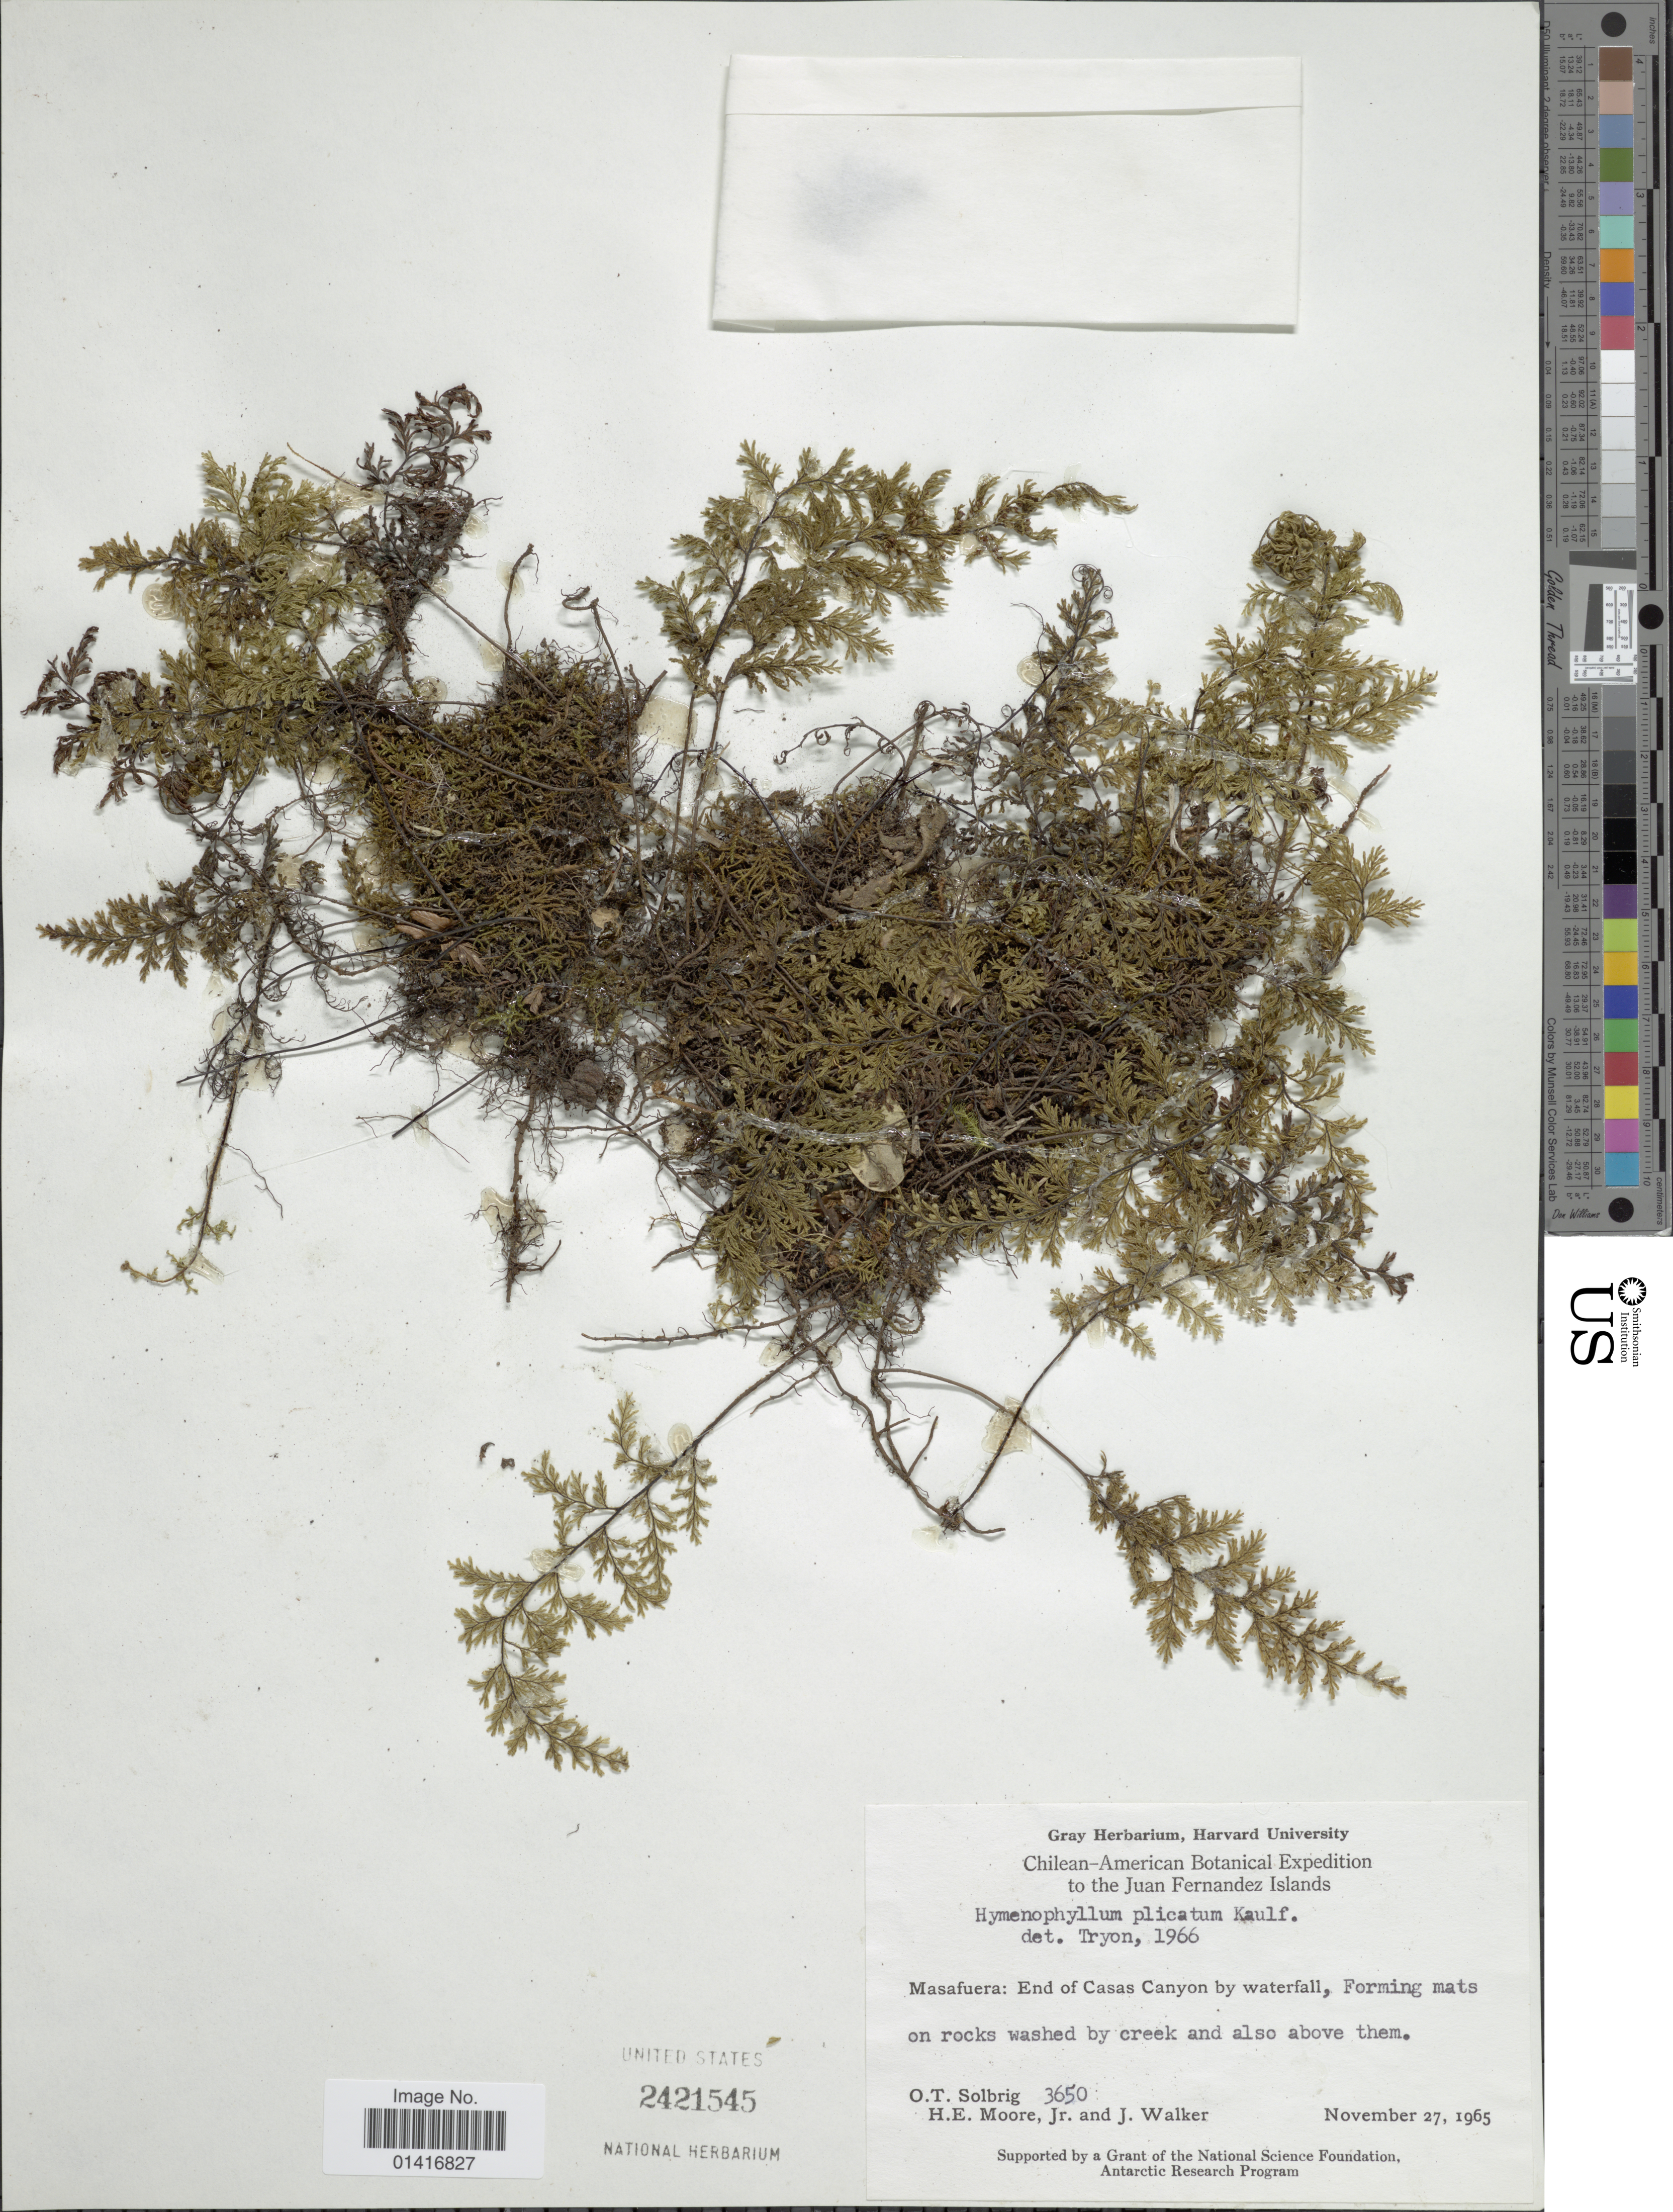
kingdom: Plantae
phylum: Tracheophyta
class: Polypodiopsida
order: Hymenophyllales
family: Hymenophyllaceae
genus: Hymenophyllum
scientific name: Hymenophyllum plicatum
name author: Kaulf.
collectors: O. T. Solbrig, H. E. Moore & J. Walker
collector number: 3650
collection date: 1965-11-27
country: Chile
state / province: Valparaíso (V)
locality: Juan Fernandez Islands, Masafuera: end of Casas Canyon by waterfall, Forming mats on rocks washed by creek and also above them.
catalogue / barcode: US 2421545